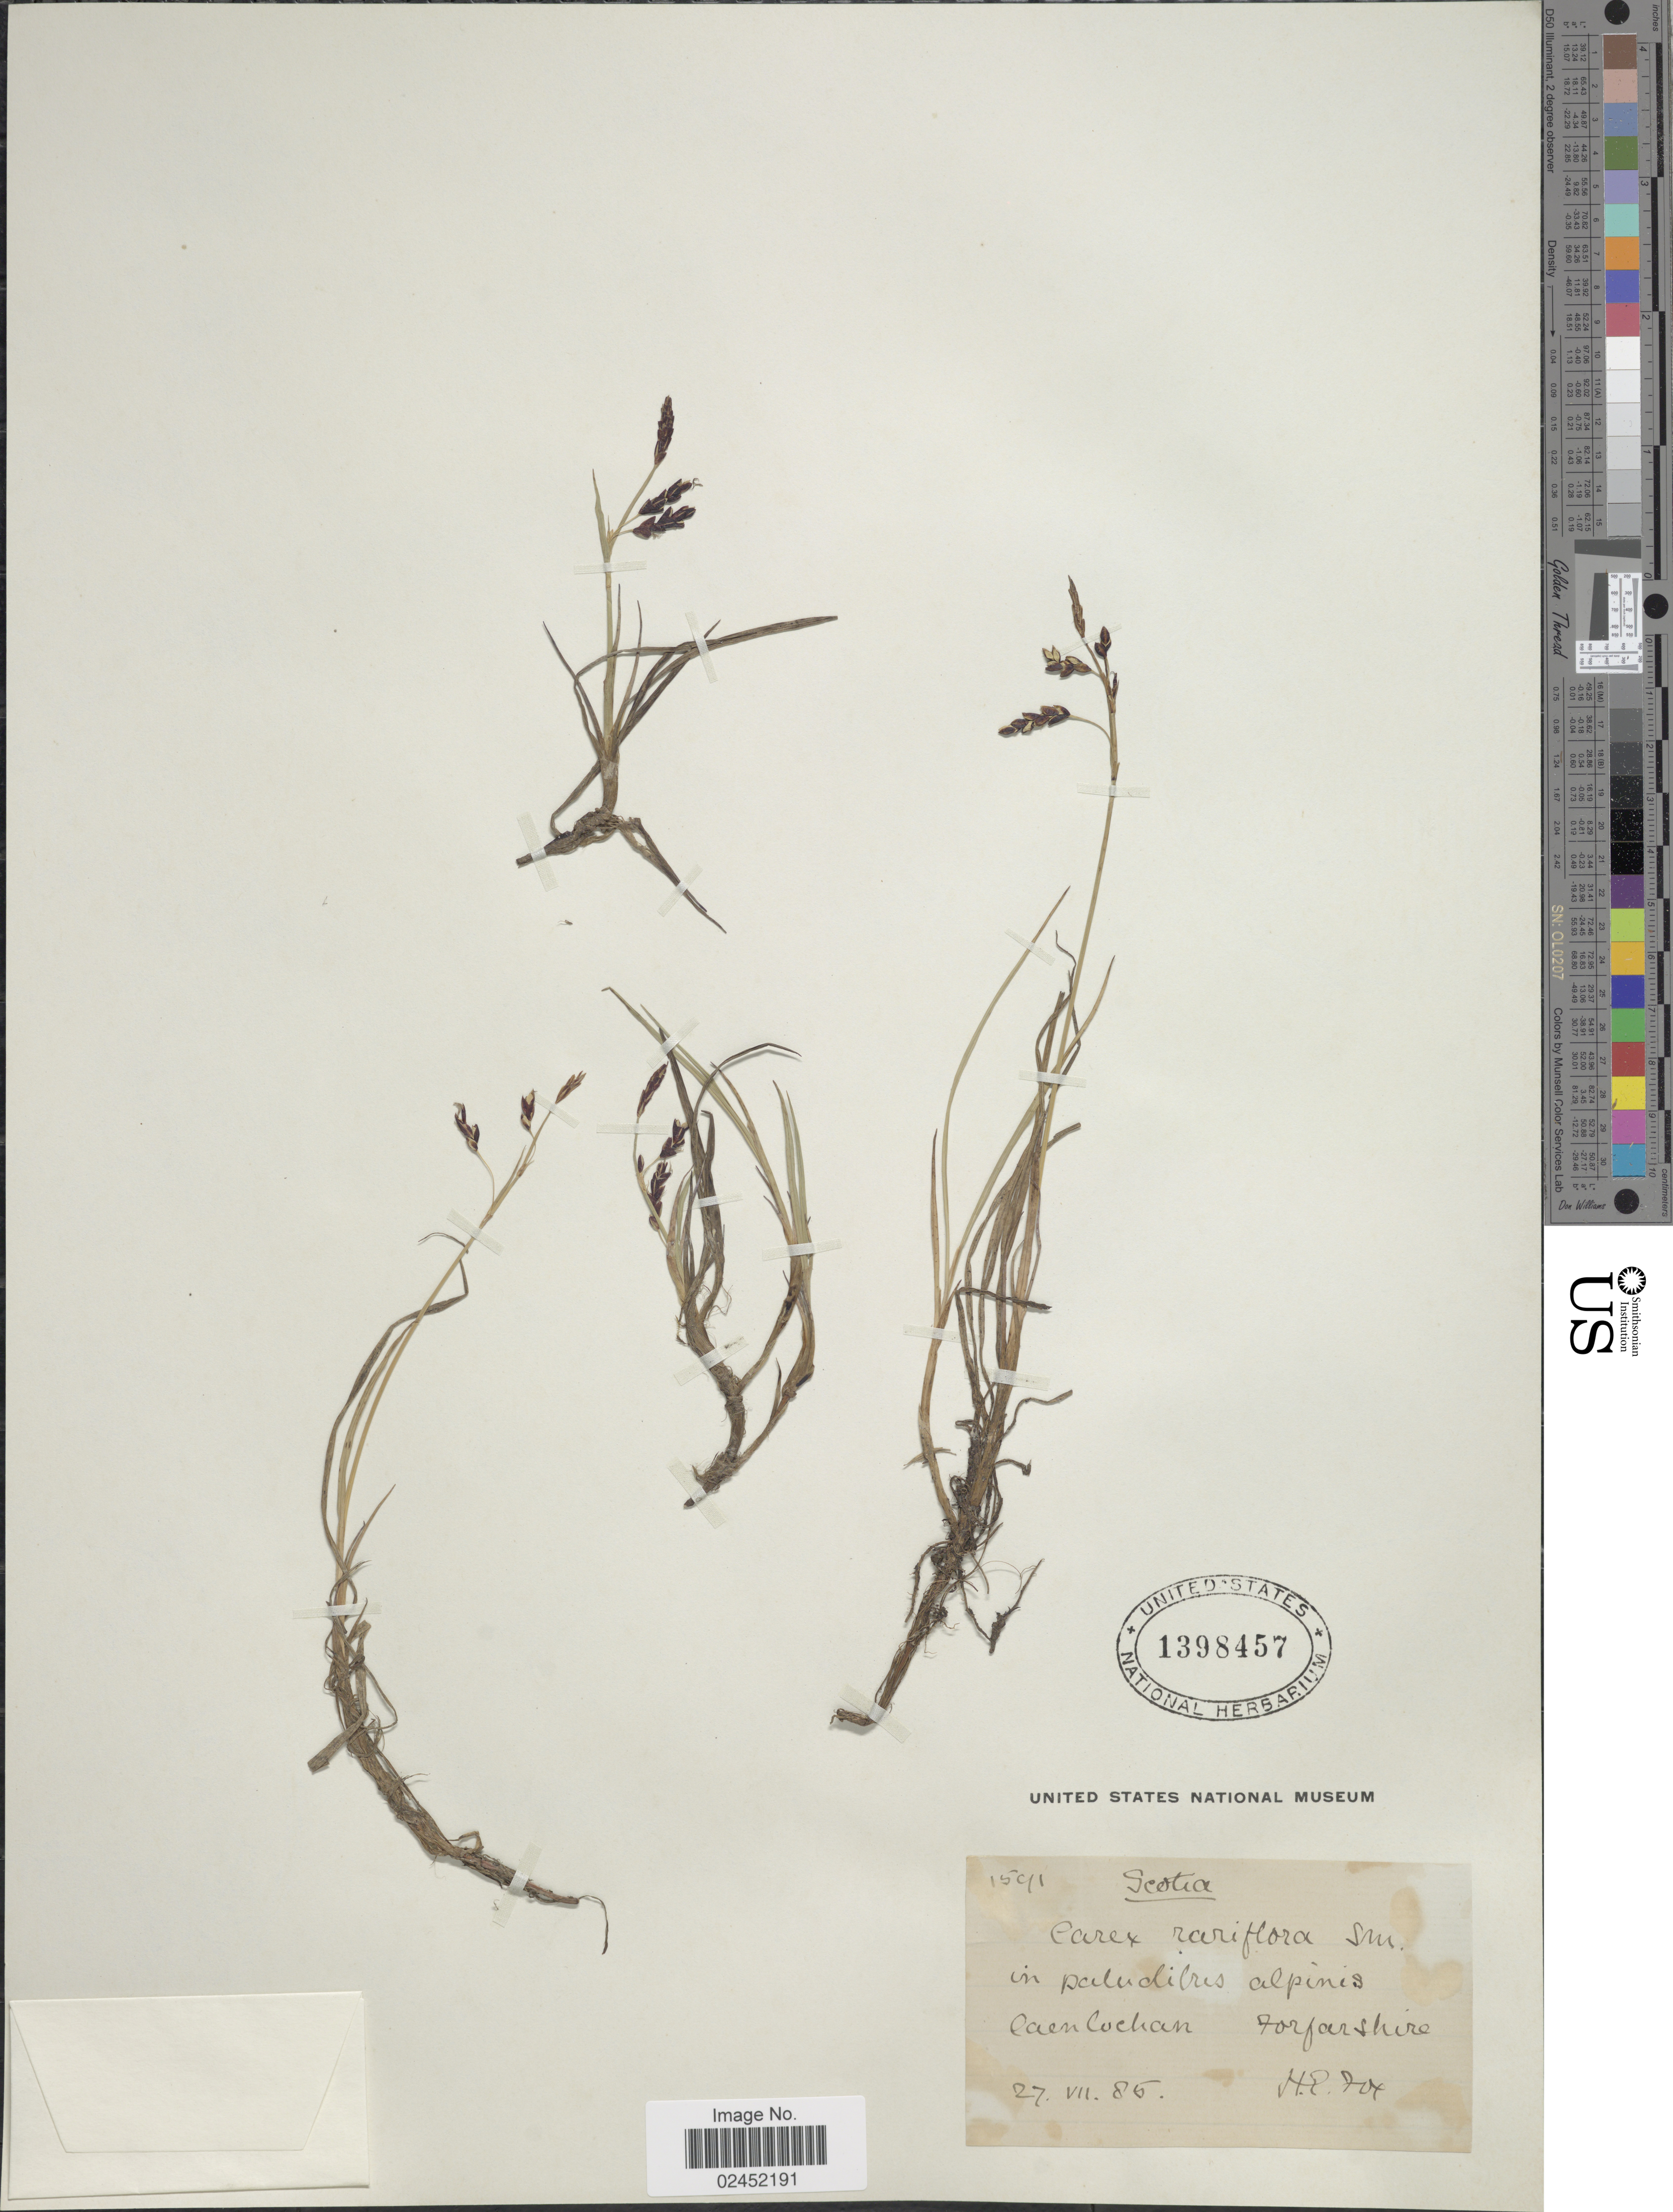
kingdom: Plantae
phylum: Tracheophyta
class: Liliopsida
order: Poales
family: Cyperaceae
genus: Carex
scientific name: Carex rariflora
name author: (Wahlenb.) Sm.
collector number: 1591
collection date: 1885-07-27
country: United Kingdom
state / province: Scotland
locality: In paludibus alpinis Caenlochan, Forfarshire.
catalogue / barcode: US 1398457